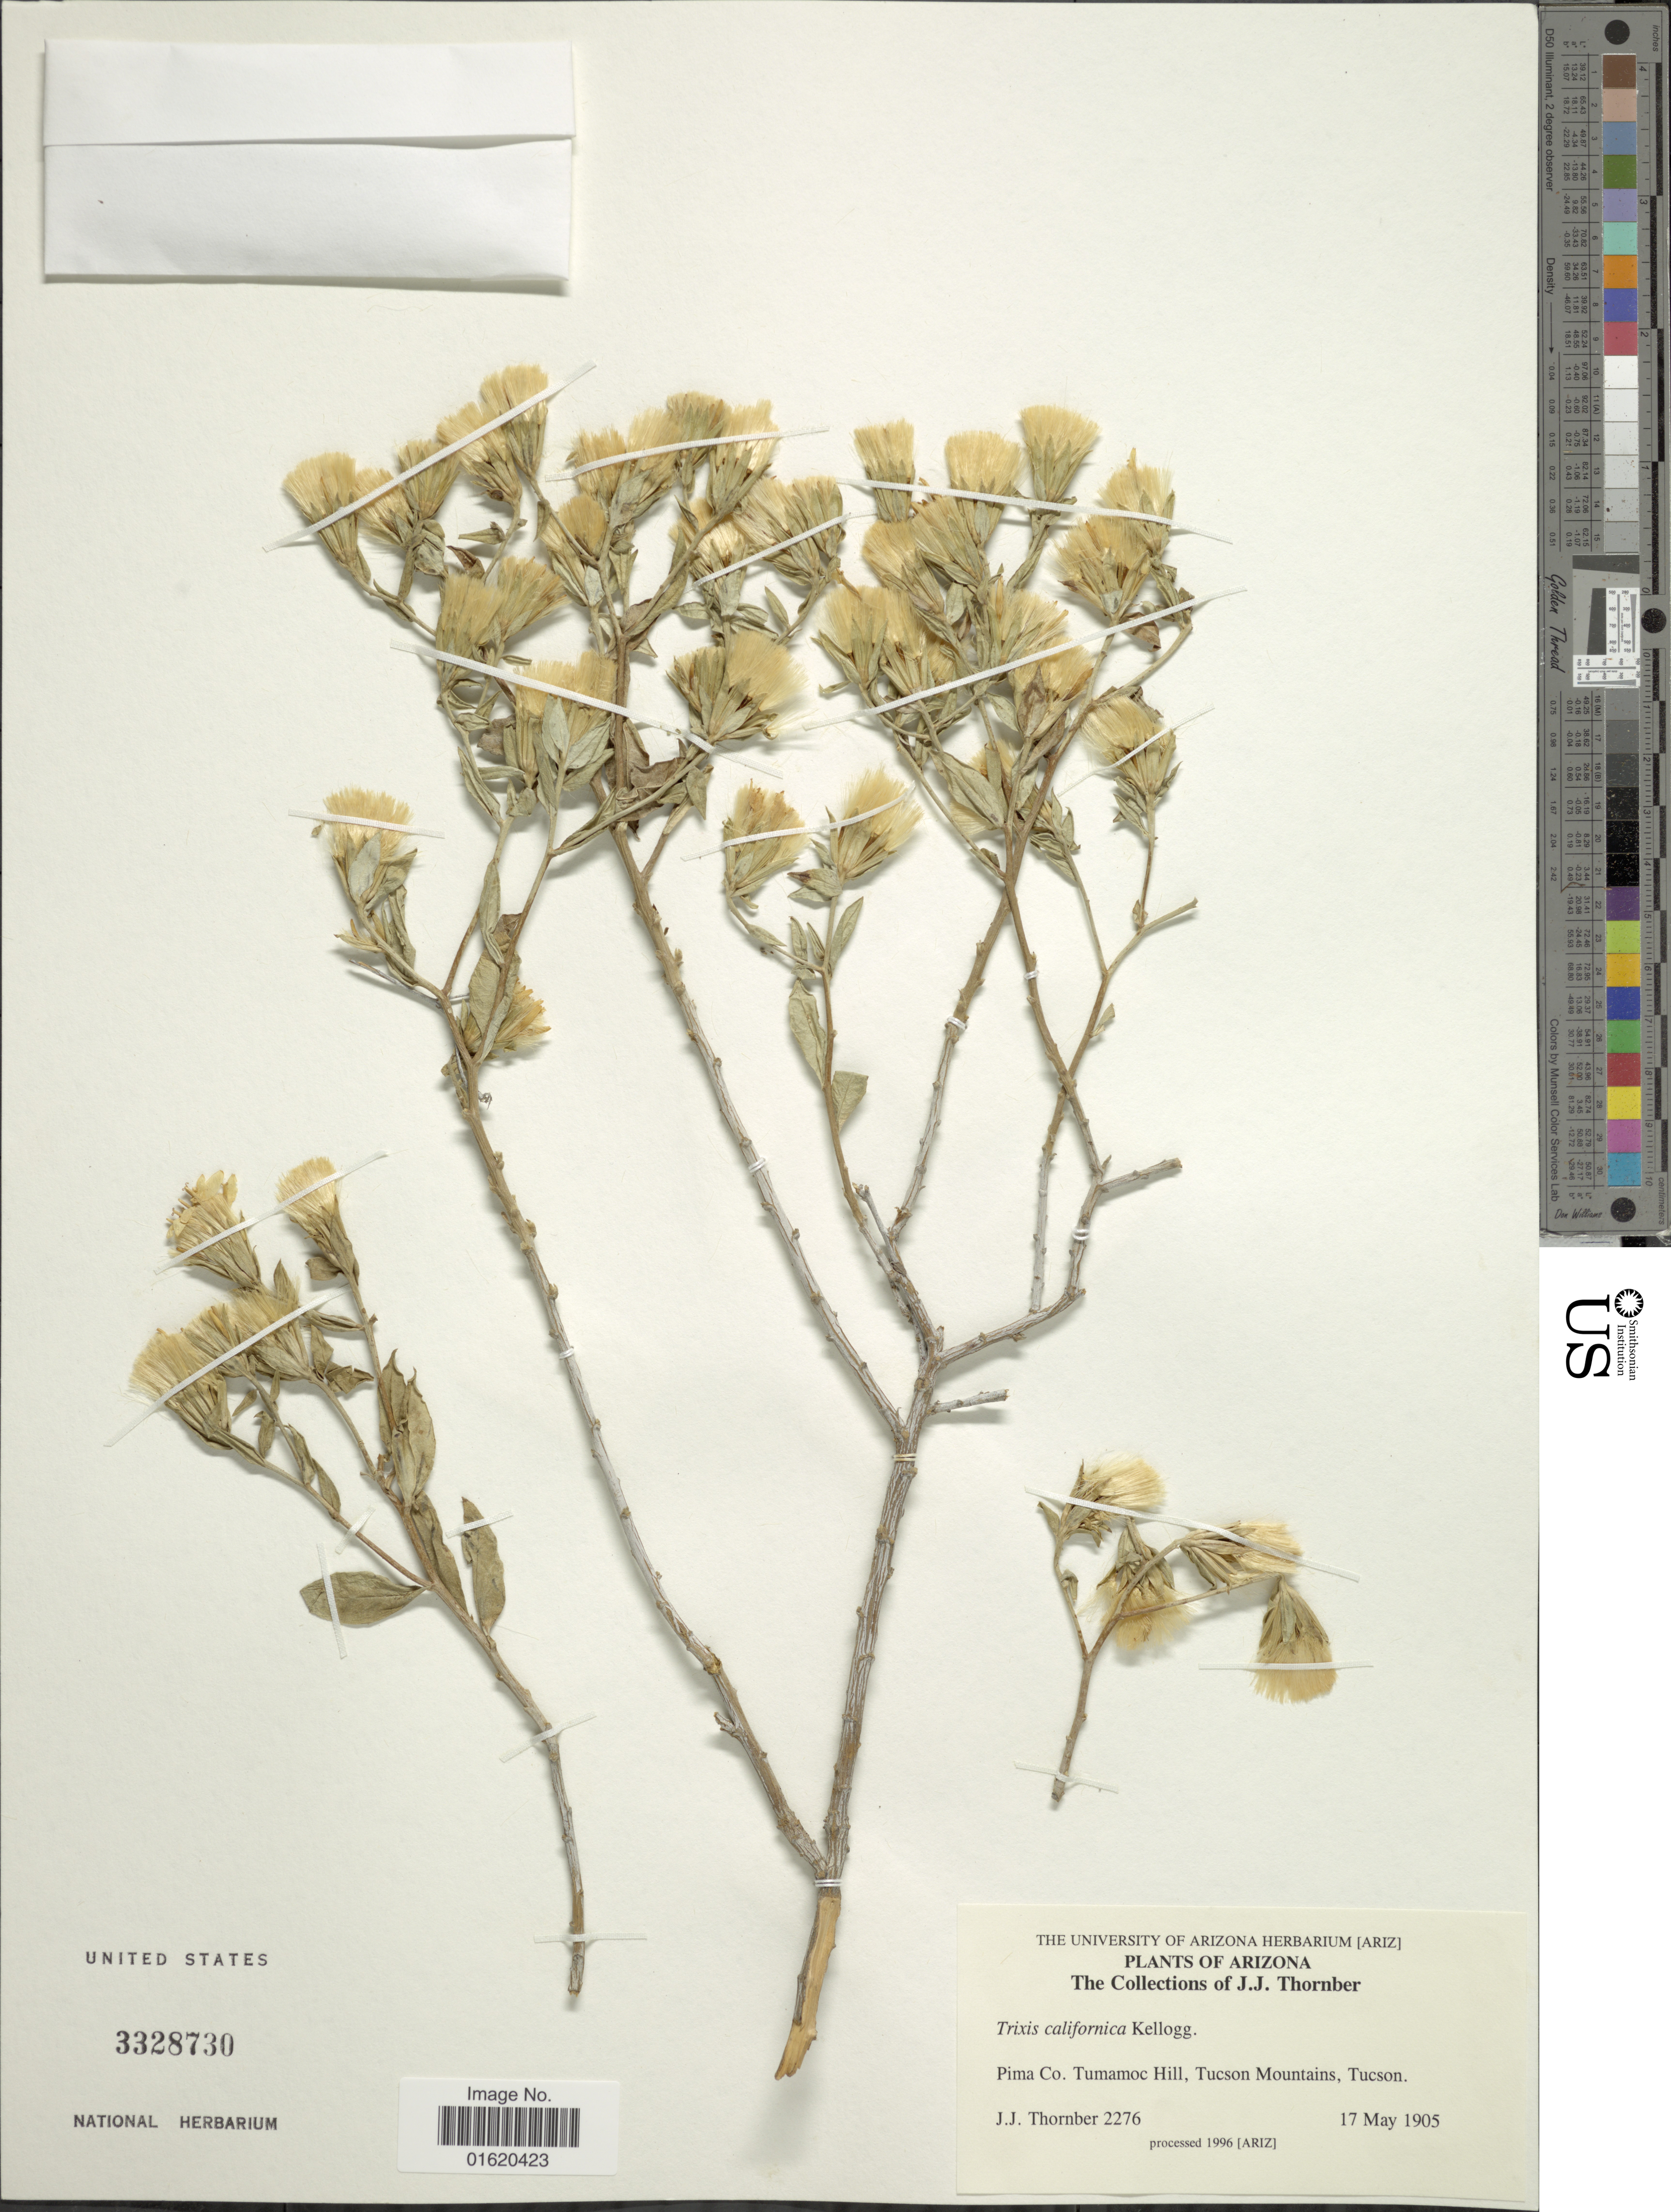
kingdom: Plantae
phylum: Tracheophyta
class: Magnoliopsida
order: Asterales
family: Asteraceae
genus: Trixis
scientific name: Trixis californica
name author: Kellogg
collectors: J. Thornber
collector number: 2276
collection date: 1905-05-17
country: United States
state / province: Arizona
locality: Pima Co., Tumamoc Hills, Tucson Mountains, Tucson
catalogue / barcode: US 3328730